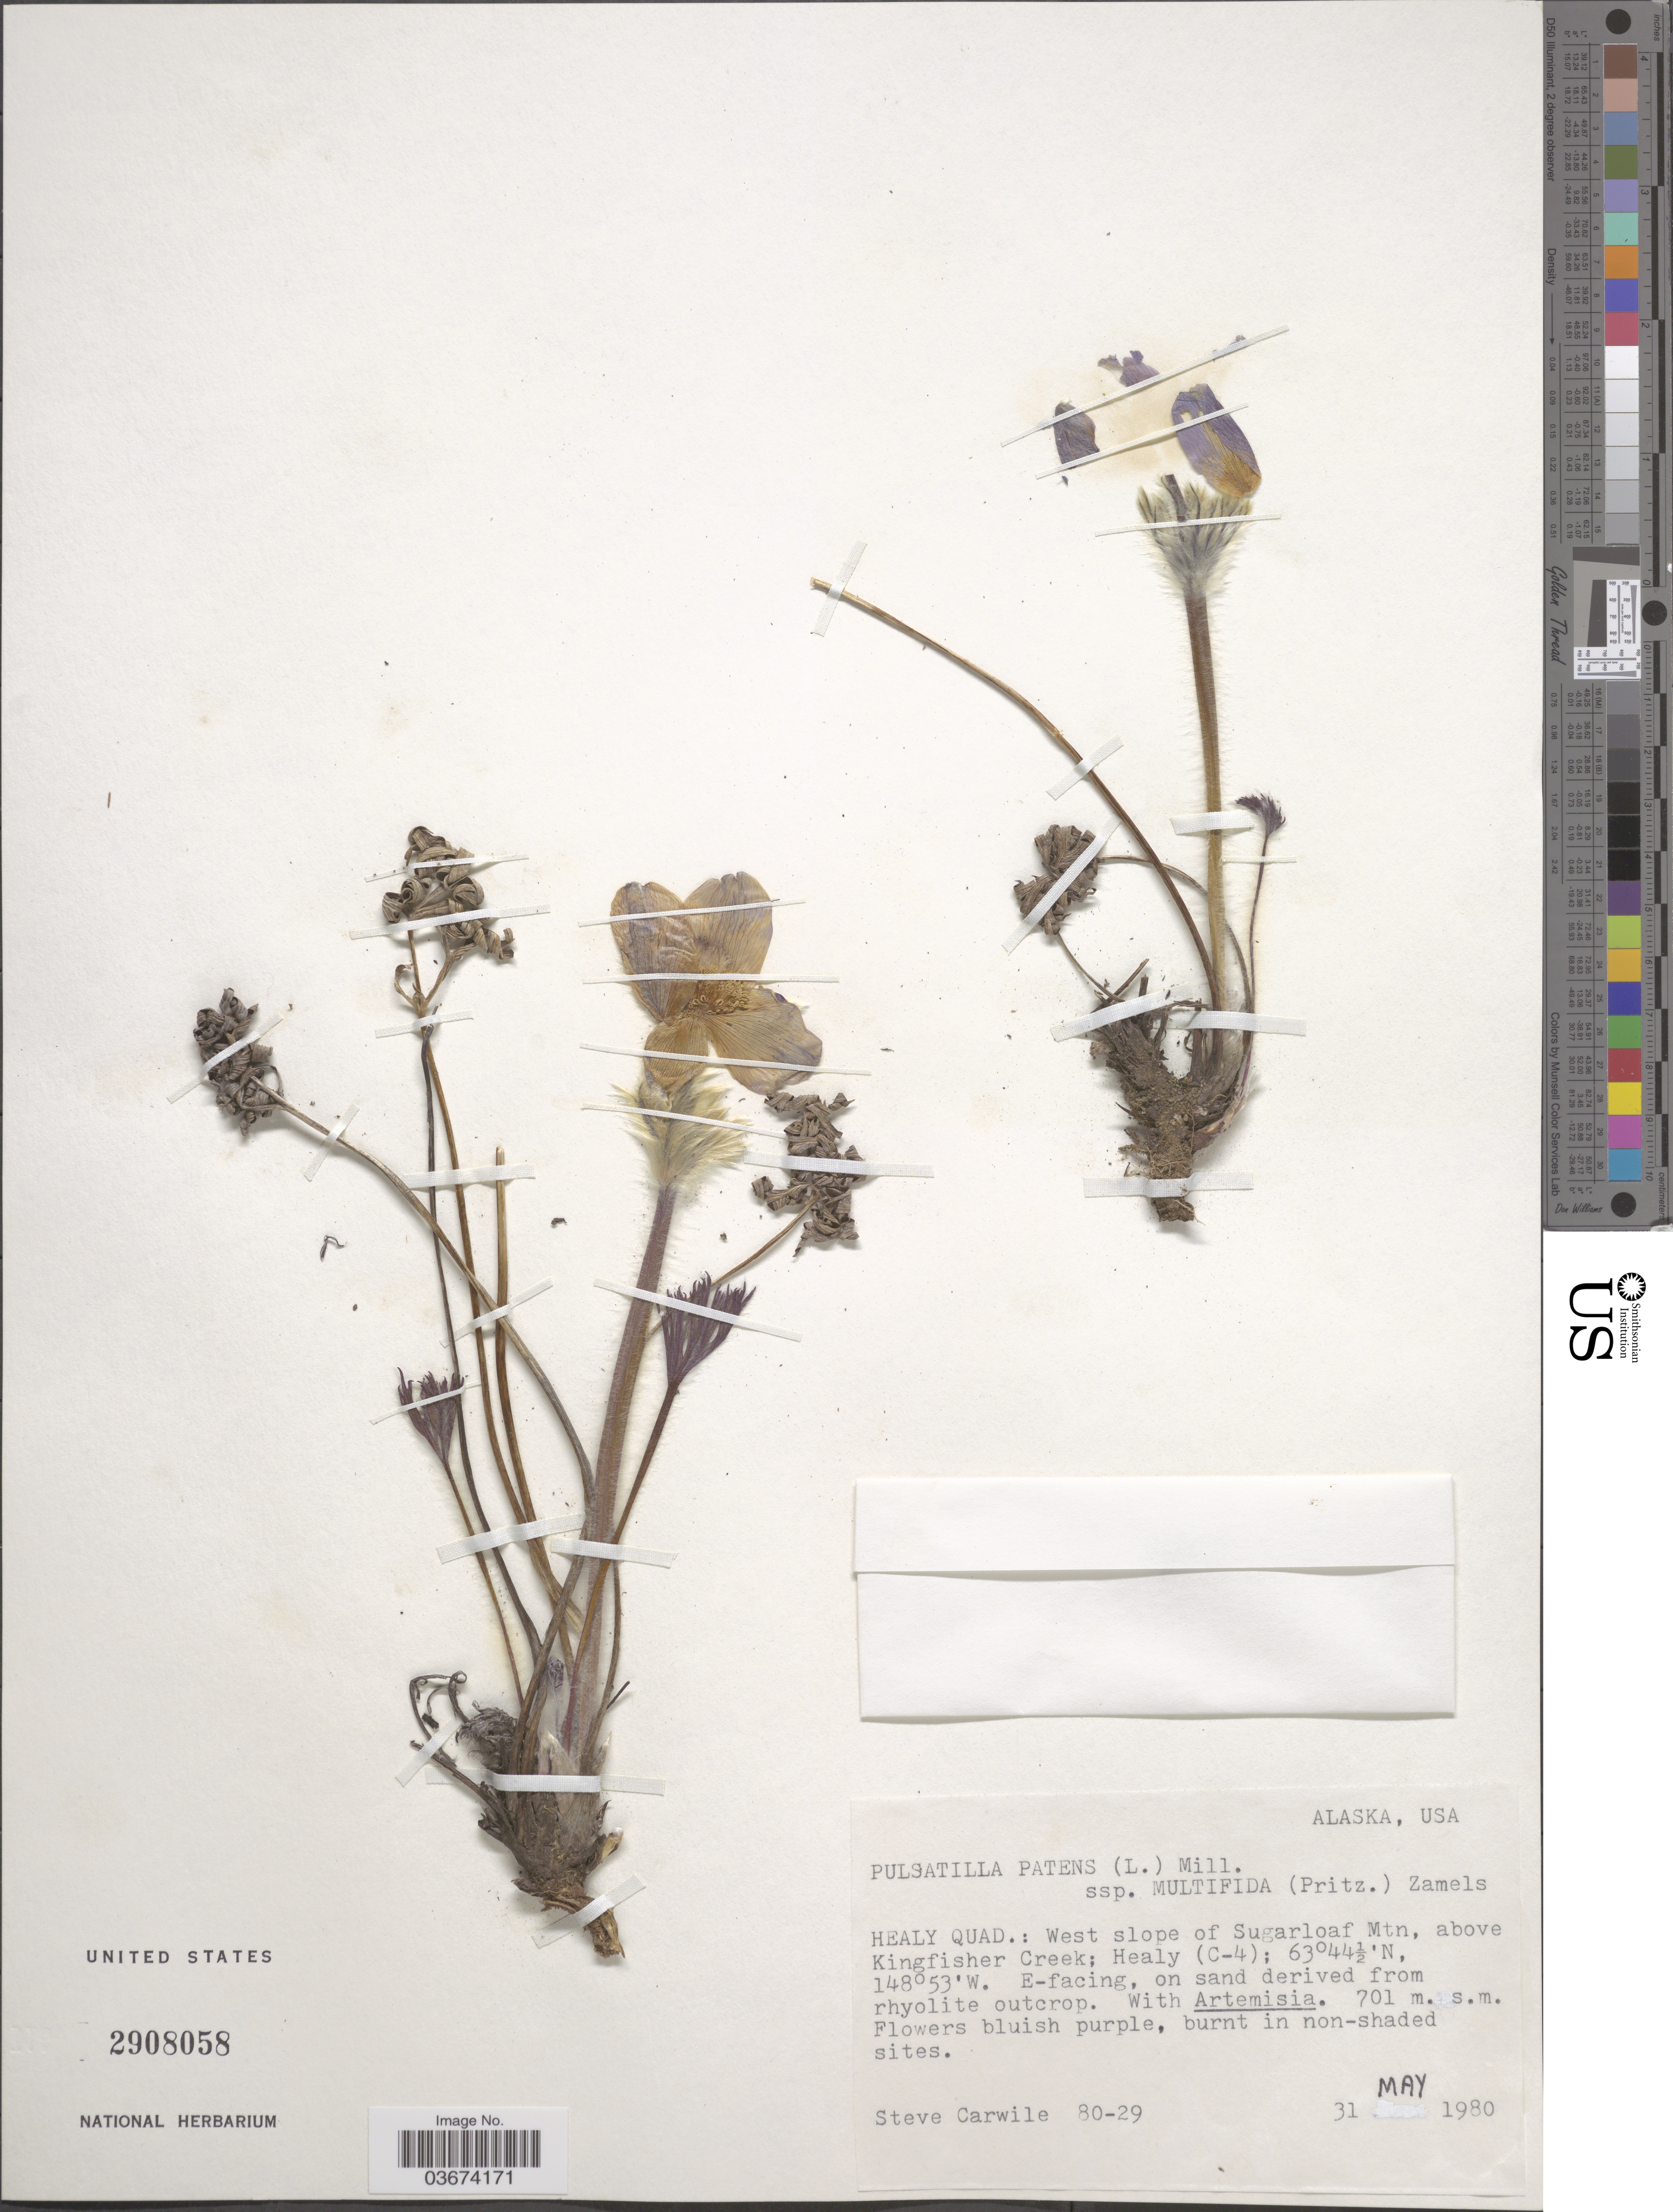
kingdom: Plantae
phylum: Tracheophyta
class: Magnoliopsida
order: Ranunculales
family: Ranunculaceae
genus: Pulsatilla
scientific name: Pulsatilla nuttalliana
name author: (DC.) Bercht. & J. Presl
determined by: Strong, Mark T., (BOT), Smithsonian Institution - National Museum of Natural History (UNITED STATES)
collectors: S. Carwile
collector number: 80-29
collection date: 1980-05-31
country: United States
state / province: Alaska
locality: USA. Healy Qaud.: West slope of Sugarloaf Mtn, above Kingfisher Creek; Healy (C-4).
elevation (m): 701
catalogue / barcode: US 2908058